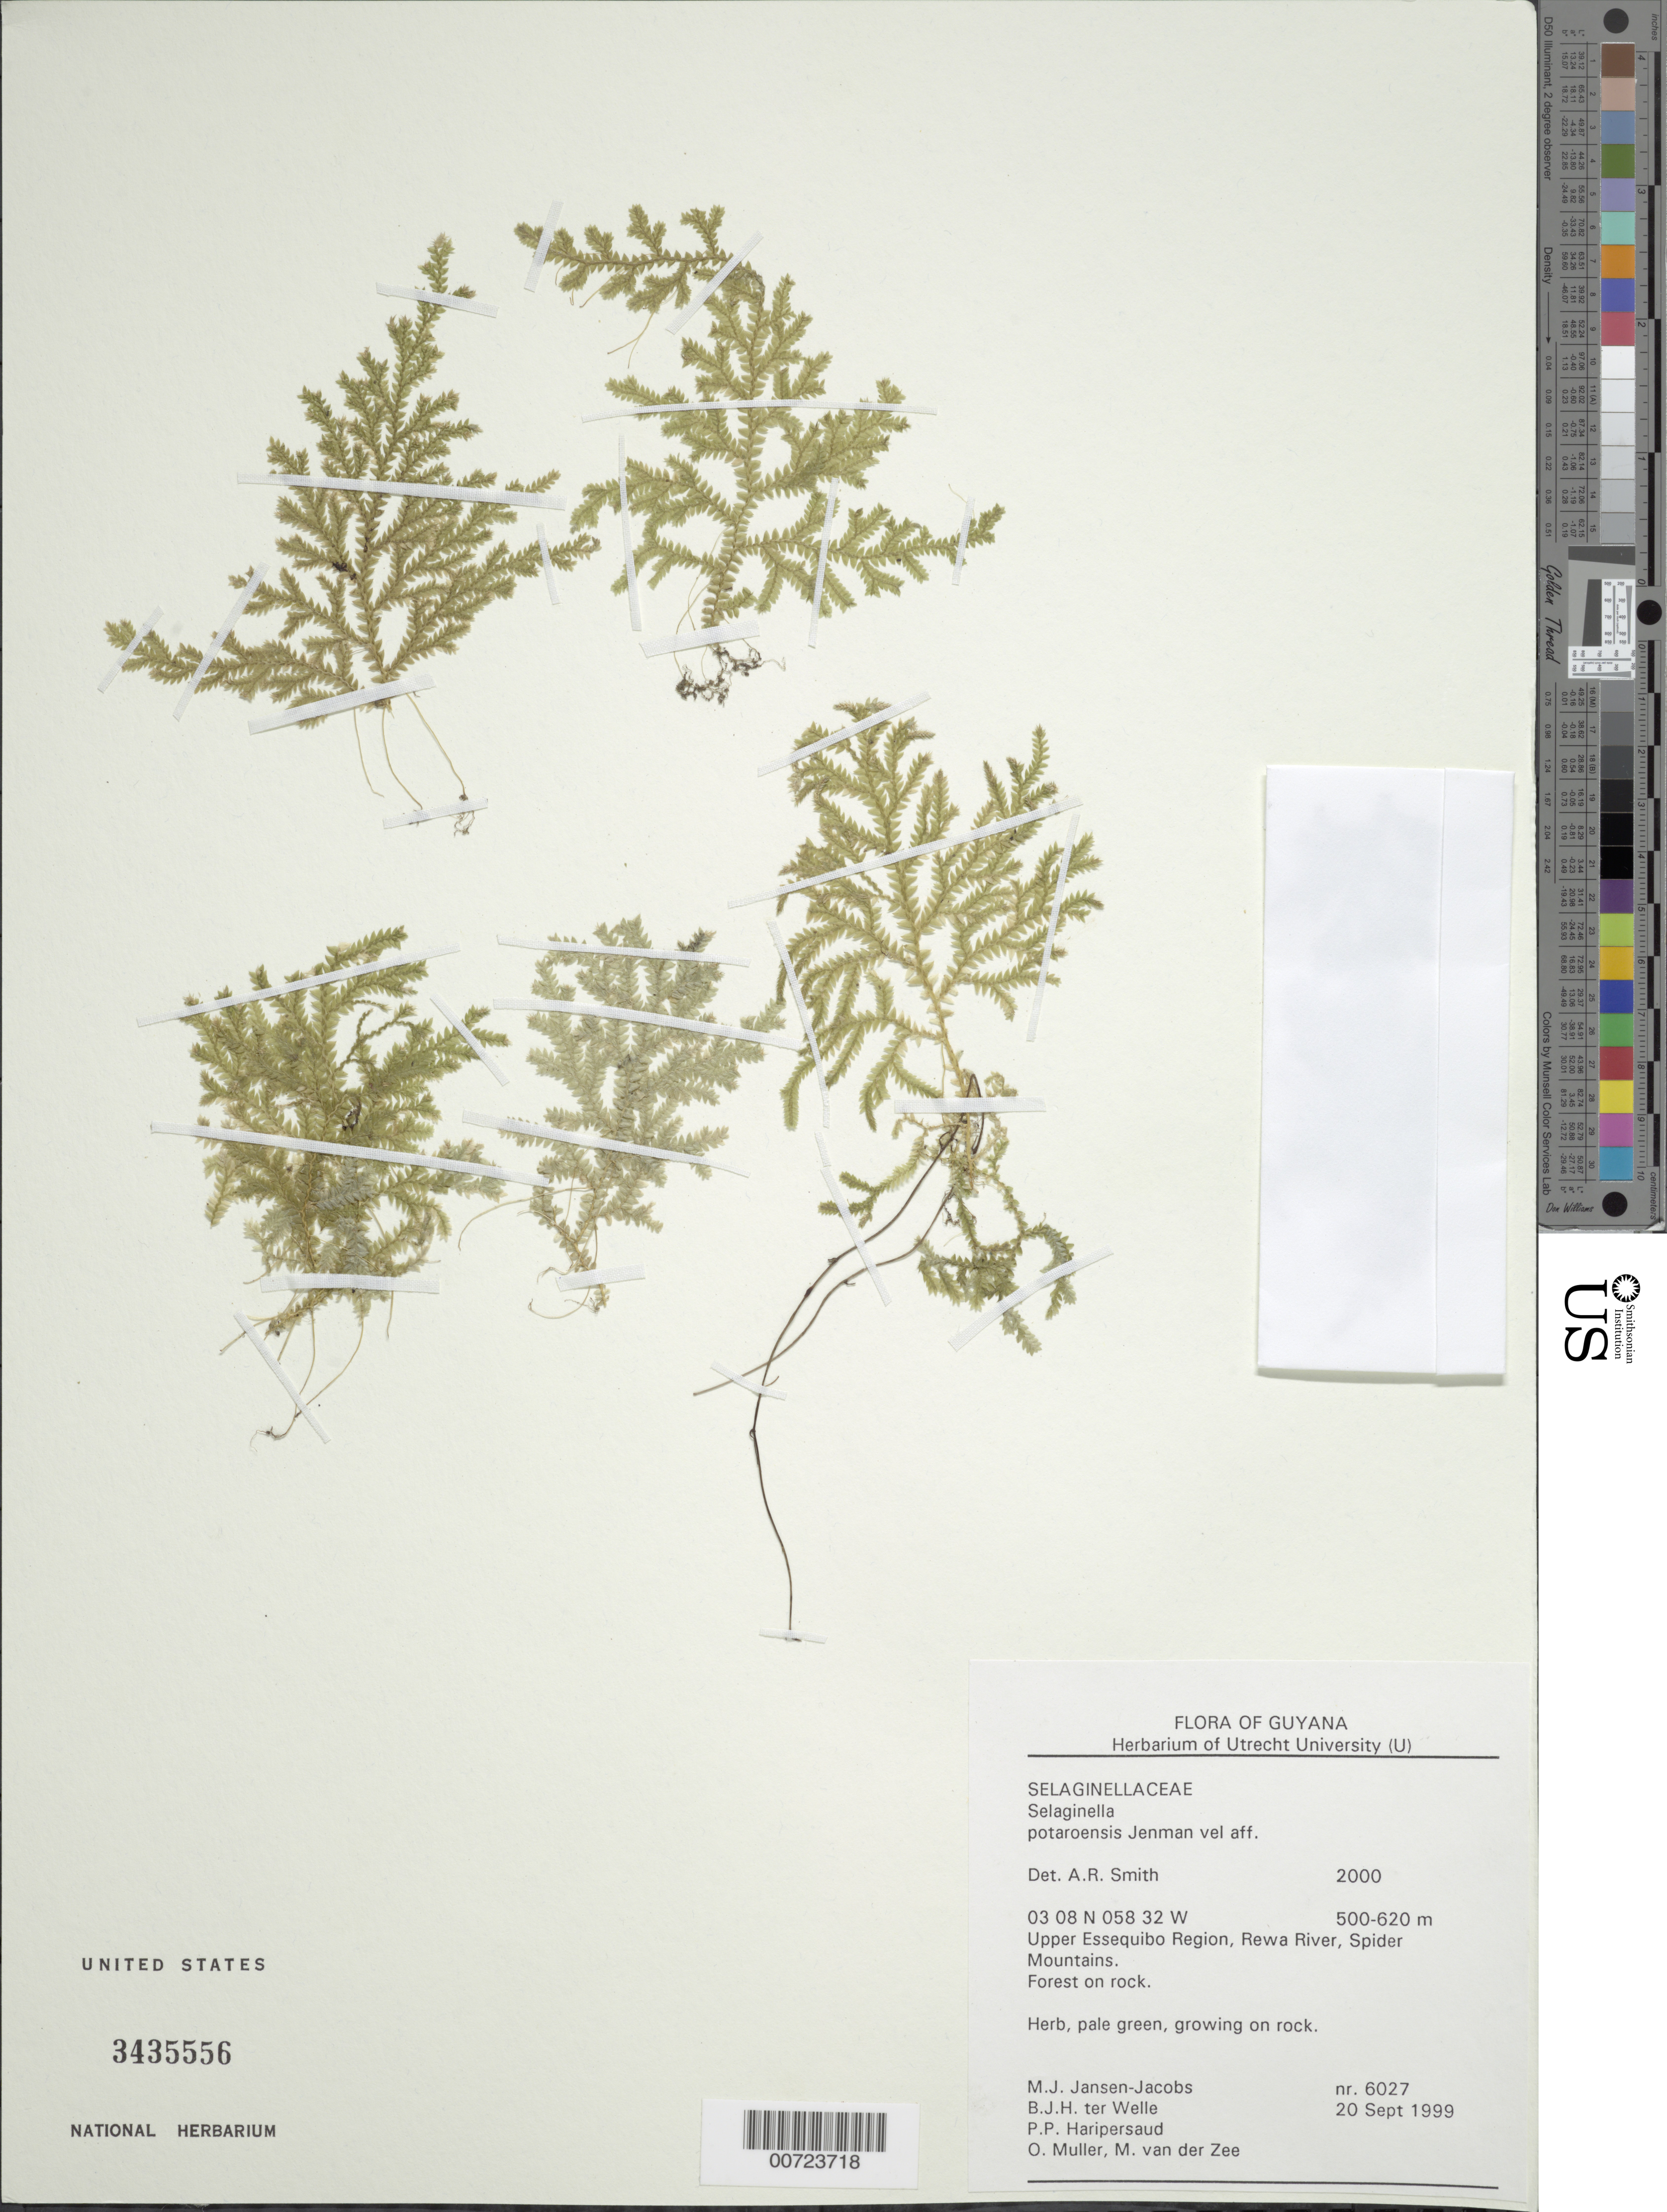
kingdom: Plantae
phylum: Tracheophyta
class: Lycopodiopsida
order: Selaginellales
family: Selaginellaceae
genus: Selaginella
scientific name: Selaginella potaroensis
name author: Jenman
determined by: Smith, Alan R., (UC)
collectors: M. J. Jansen-Jacobs, B. Welle, P. Haripersaud, O. Muller & M. van der Zee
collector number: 6027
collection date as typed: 20-Sep-99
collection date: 1999-09-20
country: Guyana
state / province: U. Takutu-U. Essequibo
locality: Rewa River, Spider Mts., Upper Essequibo Region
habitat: Forest on rock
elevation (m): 500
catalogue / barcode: US 3435556